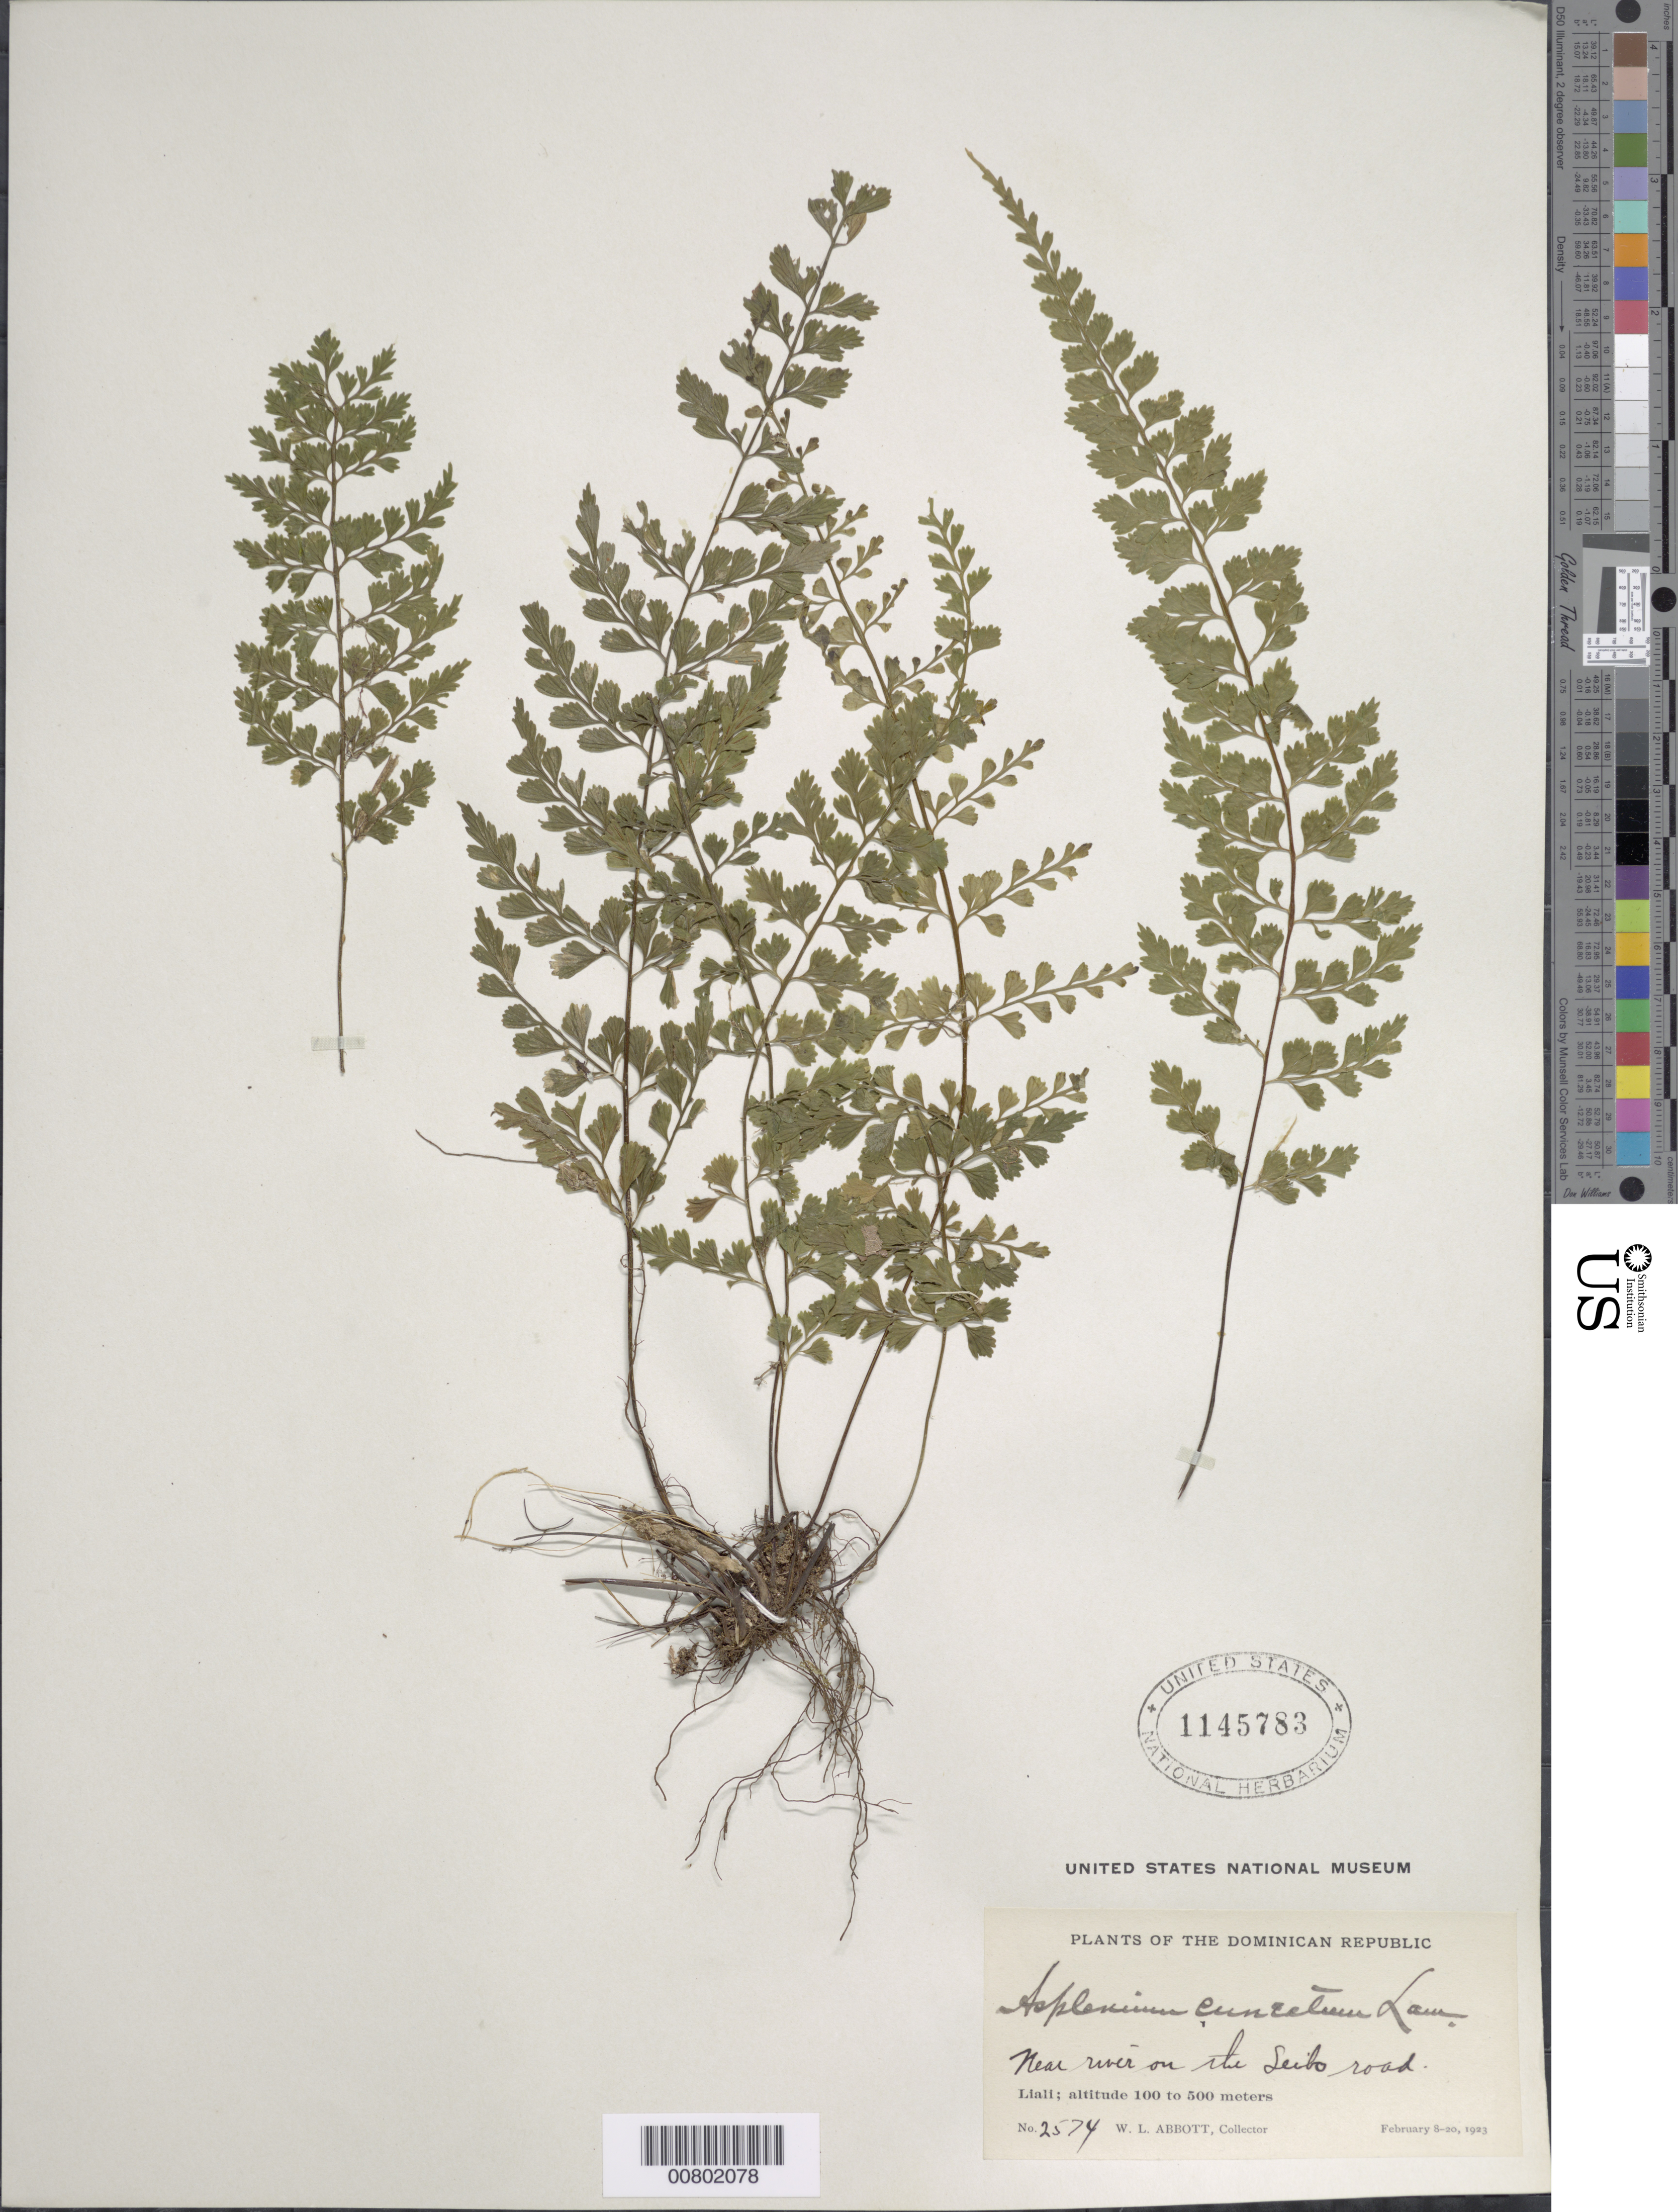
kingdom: Plantae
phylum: Tracheophyta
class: Polypodiopsida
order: Polypodiales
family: Aspleniaceae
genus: Asplenium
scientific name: Asplenium cuneatum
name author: Lam.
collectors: W. L. Abbott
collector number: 2574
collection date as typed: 08 Feb 1923 to 20 Feb 1923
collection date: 1923-02-08/1923-02-20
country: Dominican Republic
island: Hispaniola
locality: Liali, on Seibo road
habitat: Near river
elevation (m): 100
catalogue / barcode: US 1145783